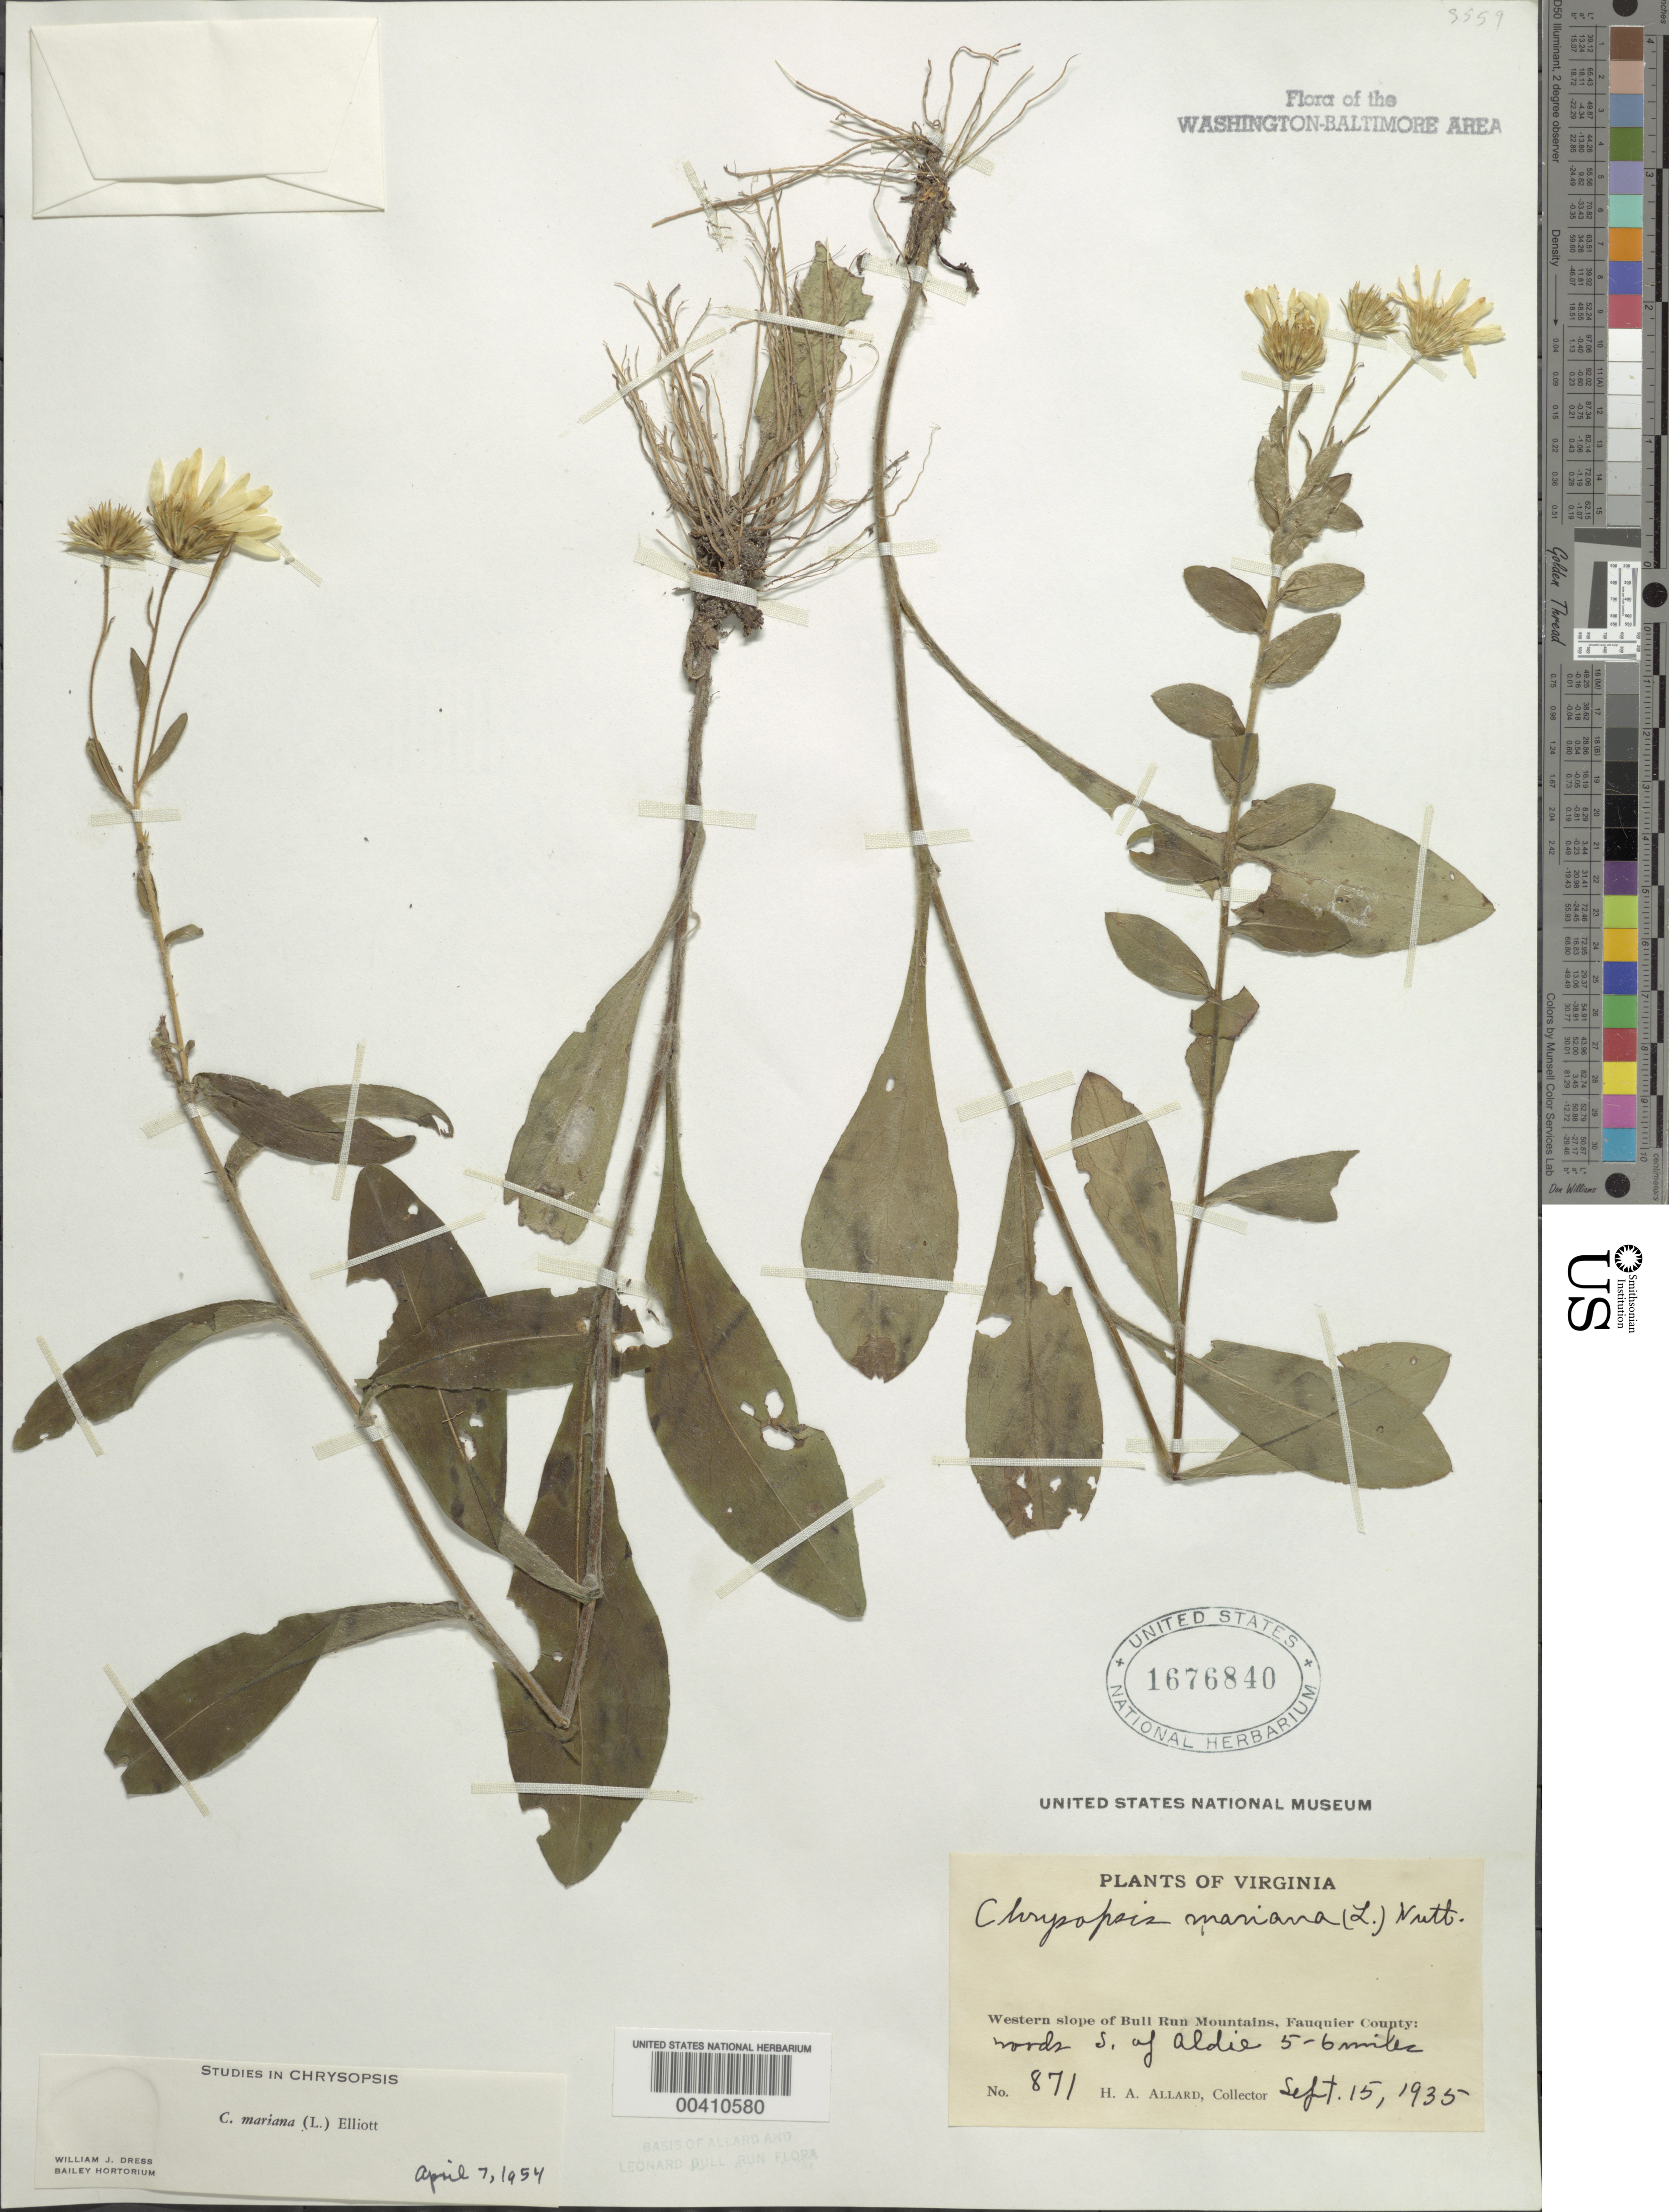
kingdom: Plantae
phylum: Tracheophyta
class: Magnoliopsida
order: Asterales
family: Asteraceae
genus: Chrysopsis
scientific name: Chrysopsis mariana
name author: (L.) Elliott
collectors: H. A. Allard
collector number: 871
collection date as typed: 15 Sep 1935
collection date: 1935-09-15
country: United States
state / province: Virginia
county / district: Fauquier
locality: S of Aldie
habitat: Woods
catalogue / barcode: US 1676840